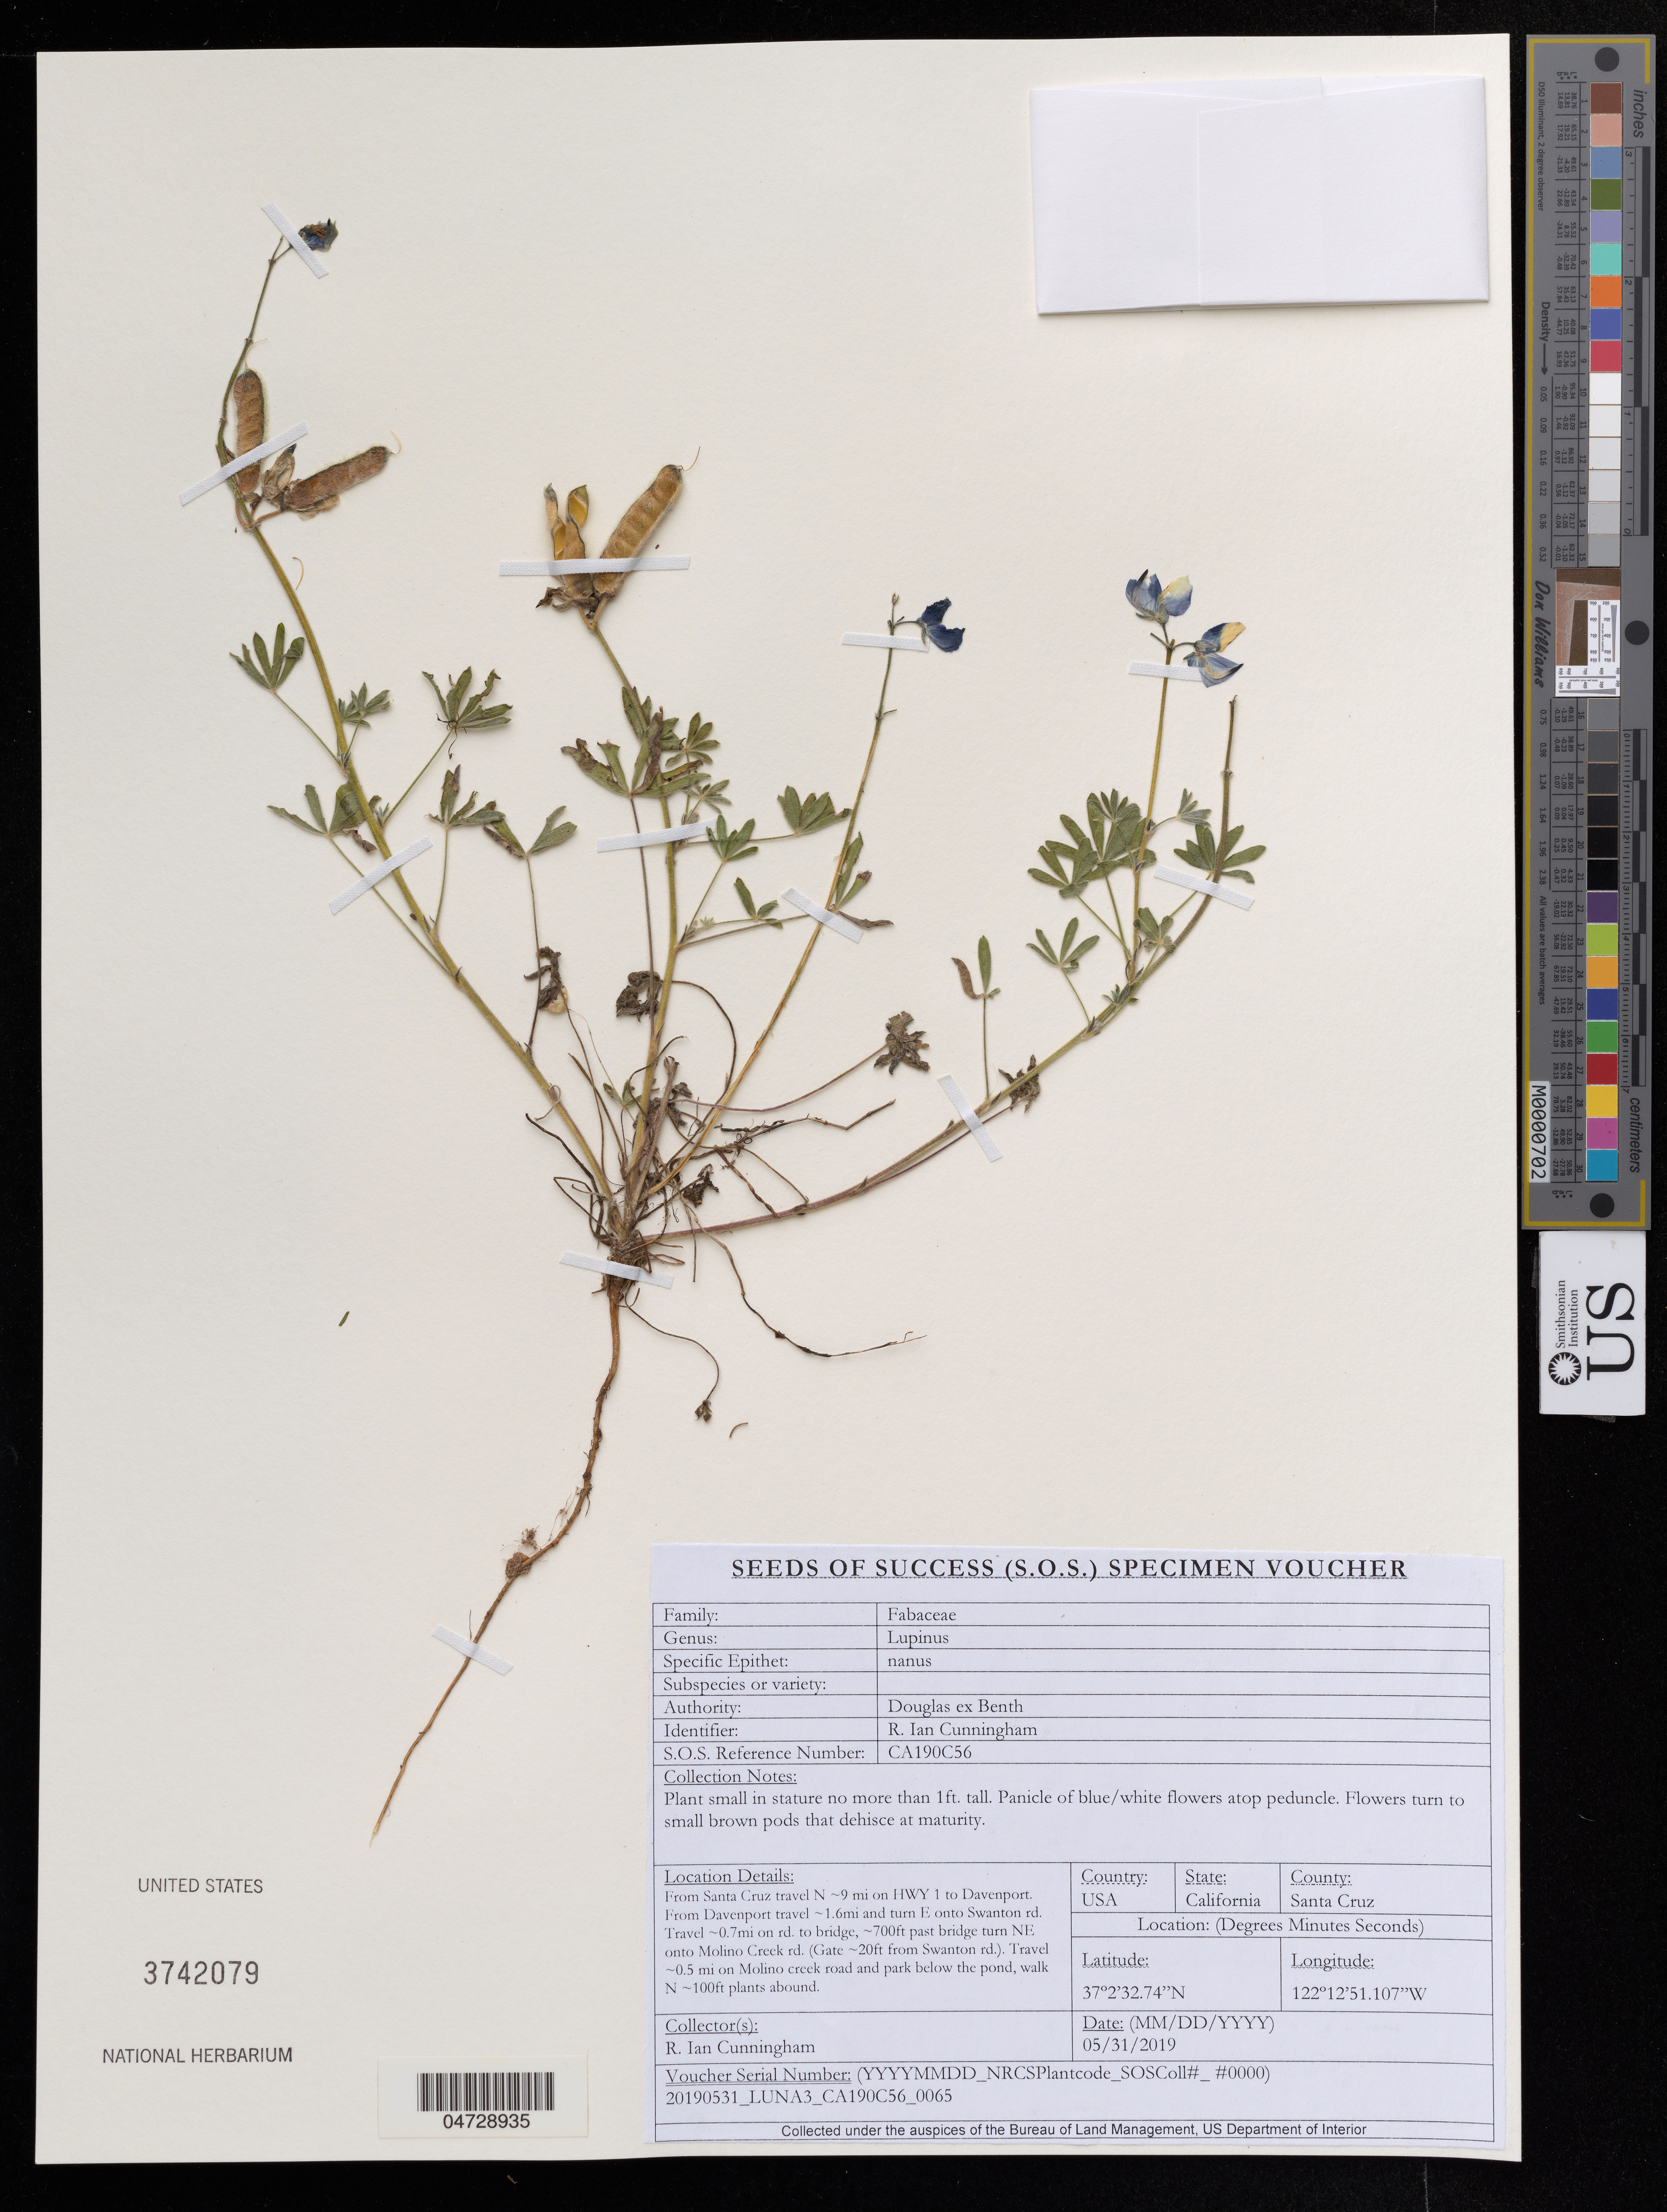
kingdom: Plantae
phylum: Tracheophyta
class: Magnoliopsida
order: Fabales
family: Fabaceae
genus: Lupinus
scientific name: Lupinus nanus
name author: Douglas ex Benth.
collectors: R. Cunningham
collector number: CA190C56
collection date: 2019-05-31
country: United States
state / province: California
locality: Santa Cruz. From Santa Cruz travel N ~9 mi on HWY 1 to Davenport. From Davenport travel ~1.6mi and turn E onto Swanton rd. Travel ~0.7mi on rd. to bridge, ~700ft past bridge turn NE onto Molino Creek rd. (Gate ~20ft from Swanton rd.). Travel -0.5 mi on Molino creek road and park below the pond, walk N~100ft plants abound.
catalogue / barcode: US 3742079